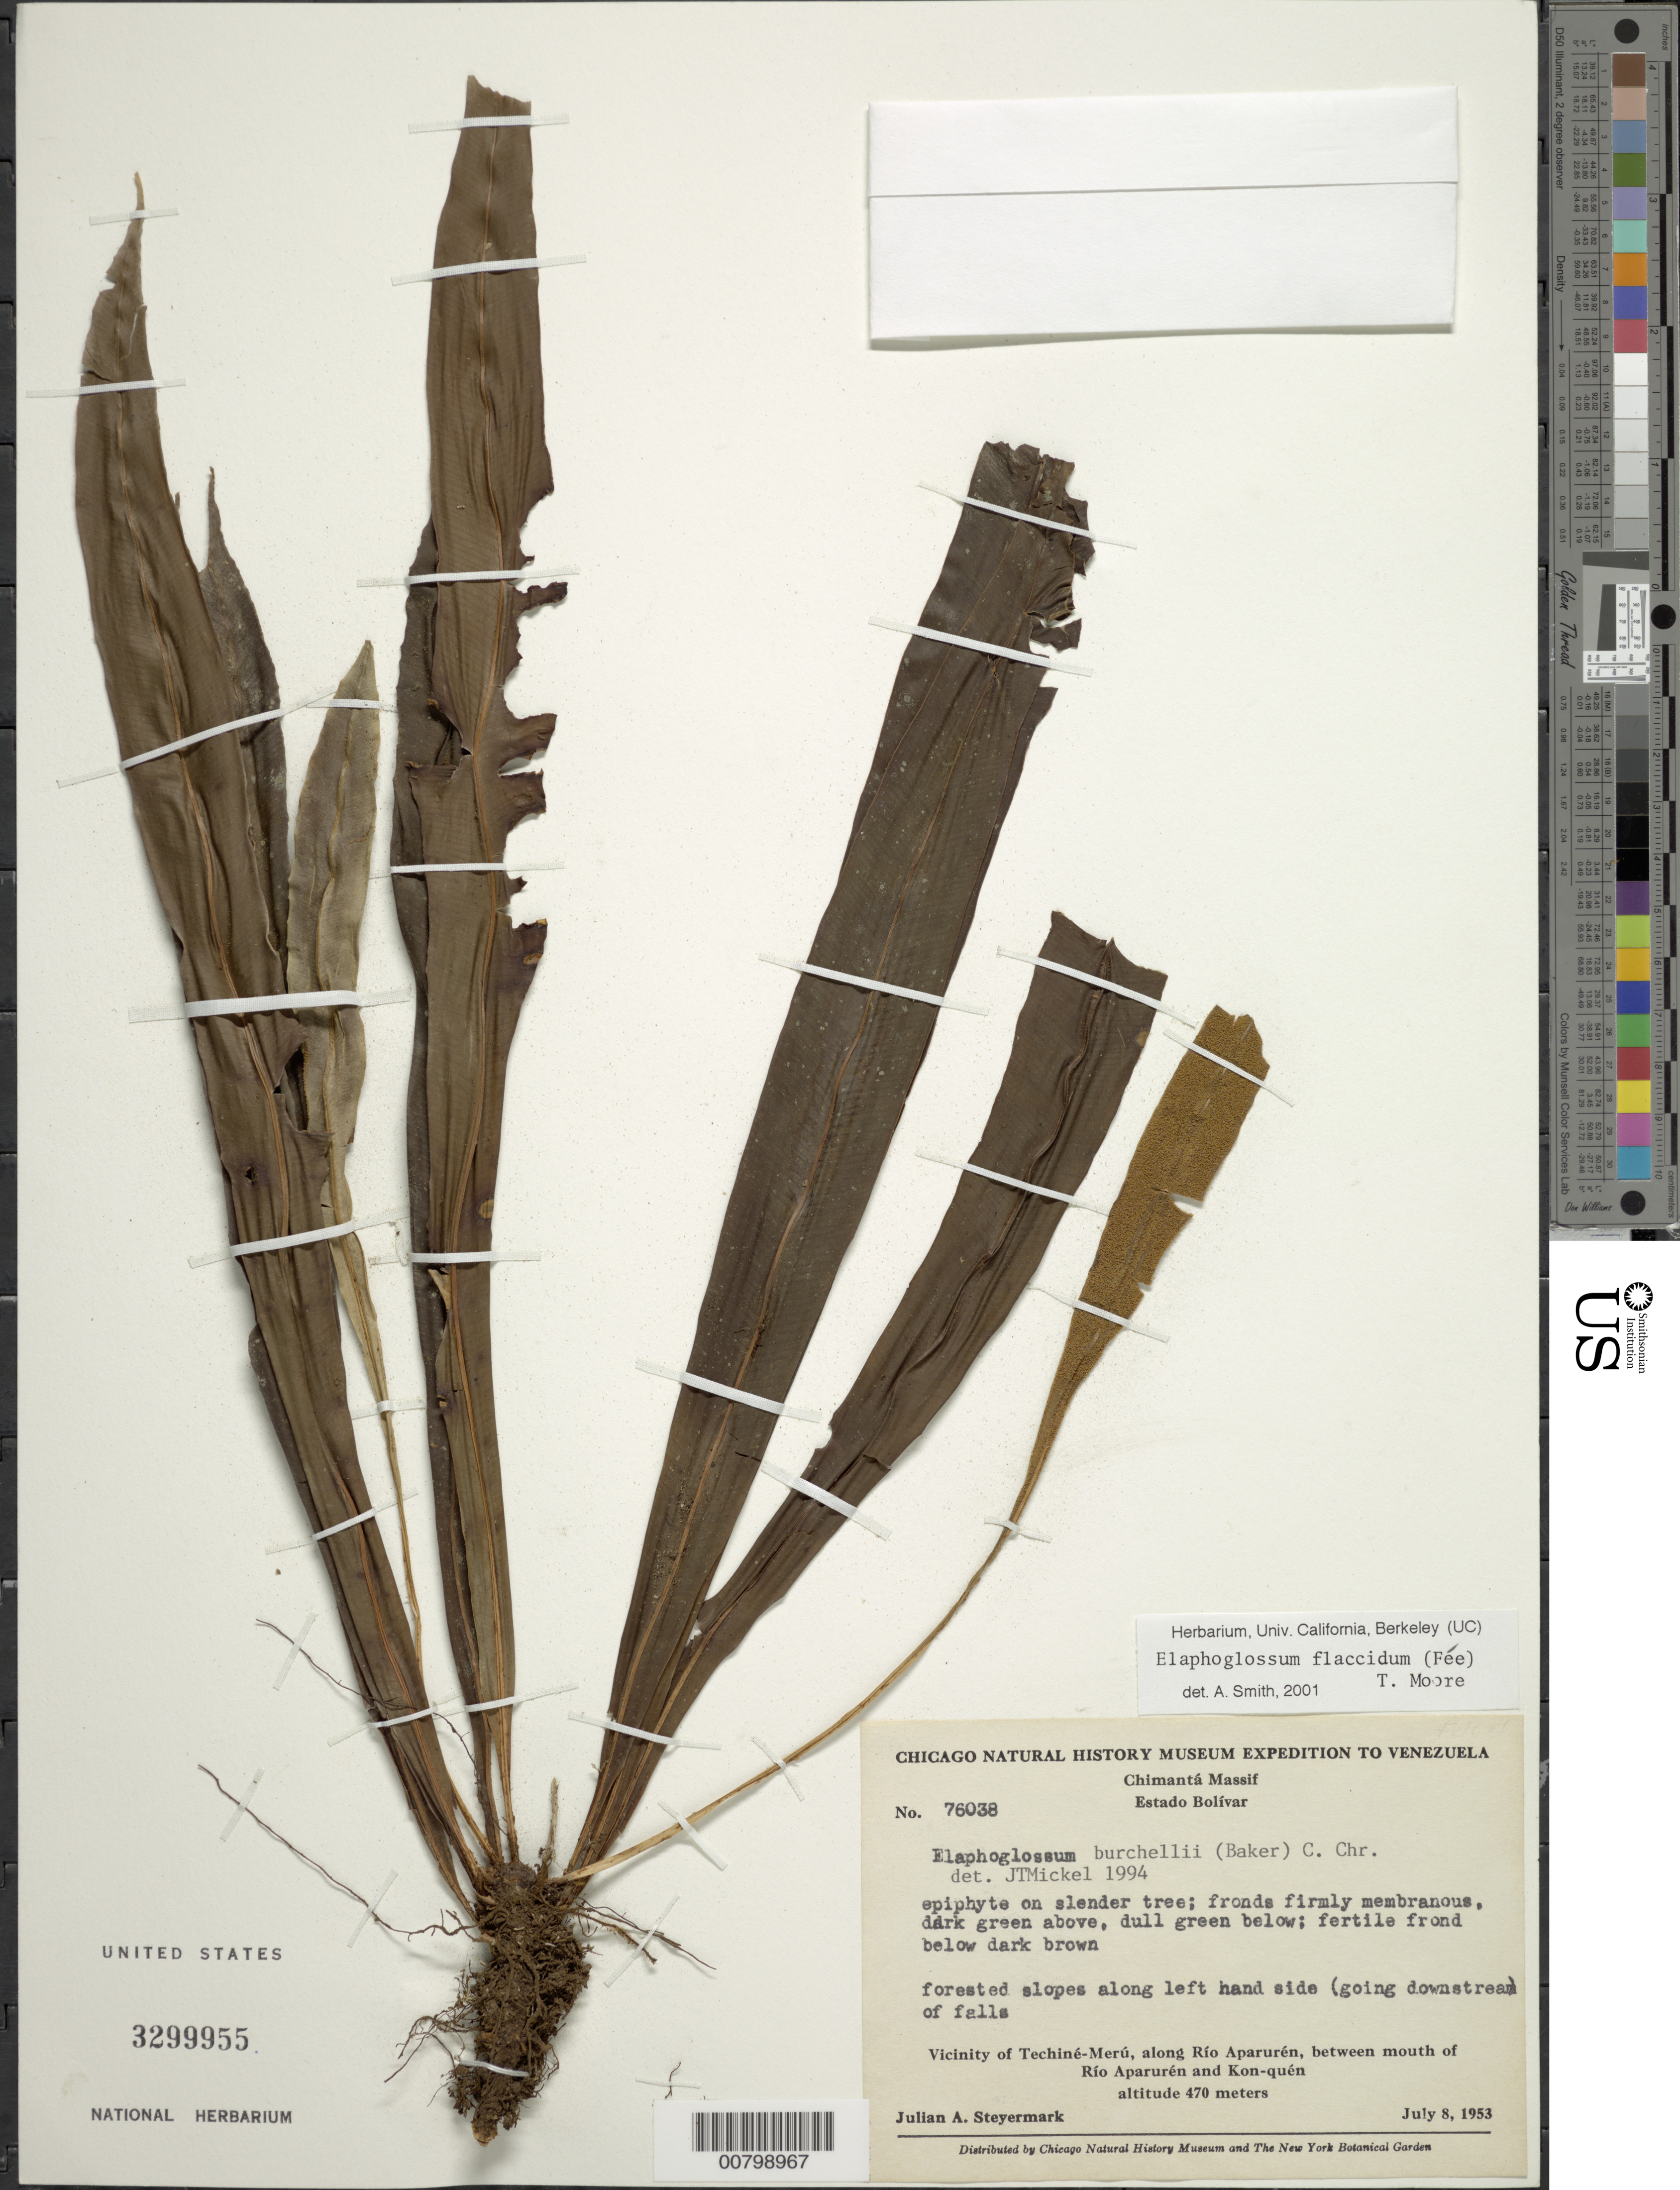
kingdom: Plantae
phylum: Tracheophyta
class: Polypodiopsida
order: Polypodiales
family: Dryopteridaceae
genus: Elaphoglossum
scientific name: Elaphoglossum flaccidum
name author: (Fée) T. Moore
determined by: Smith, A.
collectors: J. Steyermark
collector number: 76038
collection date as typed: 8-Jul-53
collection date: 1953-07-08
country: Venezuela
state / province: Bolívar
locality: Chimantá Massif, vicinity of Techiné-Merú, along Río Aparurén, between mouth of Río Aparurén and Kon-quén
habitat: Forested slopes along left hand side (going downstream) of falls; on slender tree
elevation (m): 470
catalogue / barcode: US 3299955